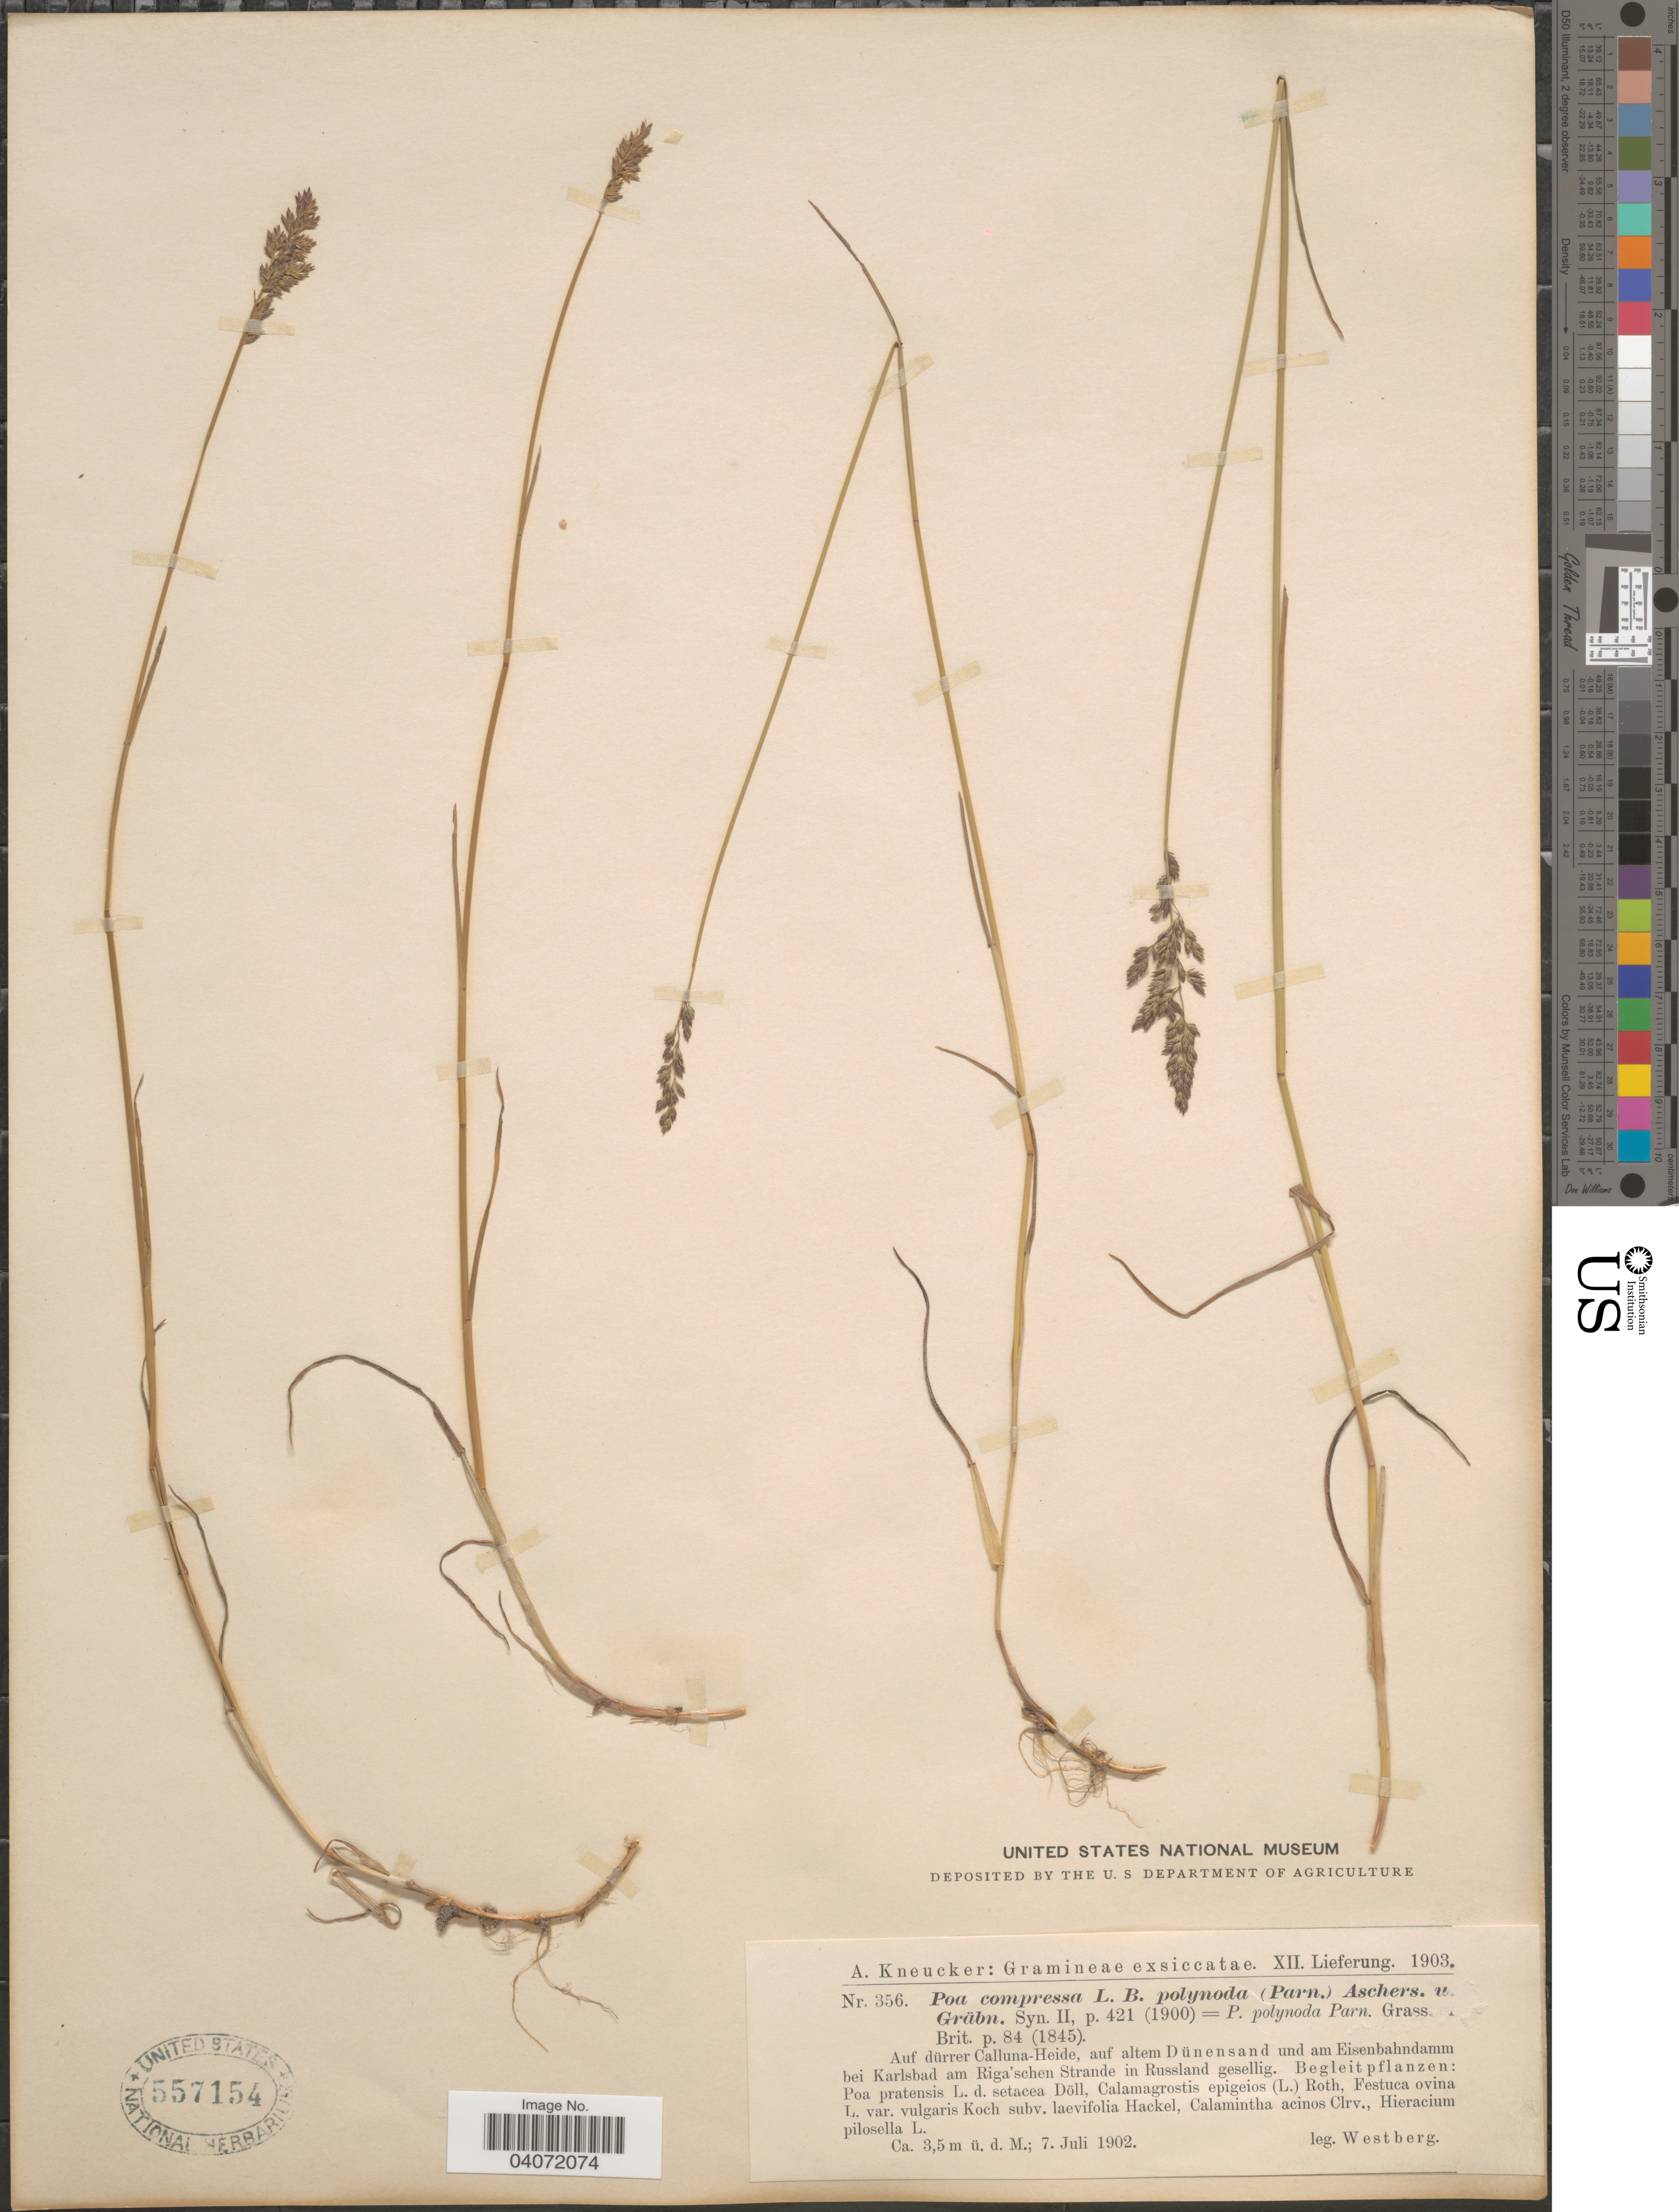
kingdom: Plantae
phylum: Tracheophyta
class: Liliopsida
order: Poales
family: Poaceae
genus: Poa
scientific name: Poa compressa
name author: L.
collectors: Westberg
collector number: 356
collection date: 1902-07-07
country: Latvia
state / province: Jurmala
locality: Auf dürrer Calluna-Heide, auf altem Dünensand und am Eisenbahndamm bei Karlsbad am Riga-schen Strande in Russland gesellig.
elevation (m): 3.5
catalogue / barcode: US 557154